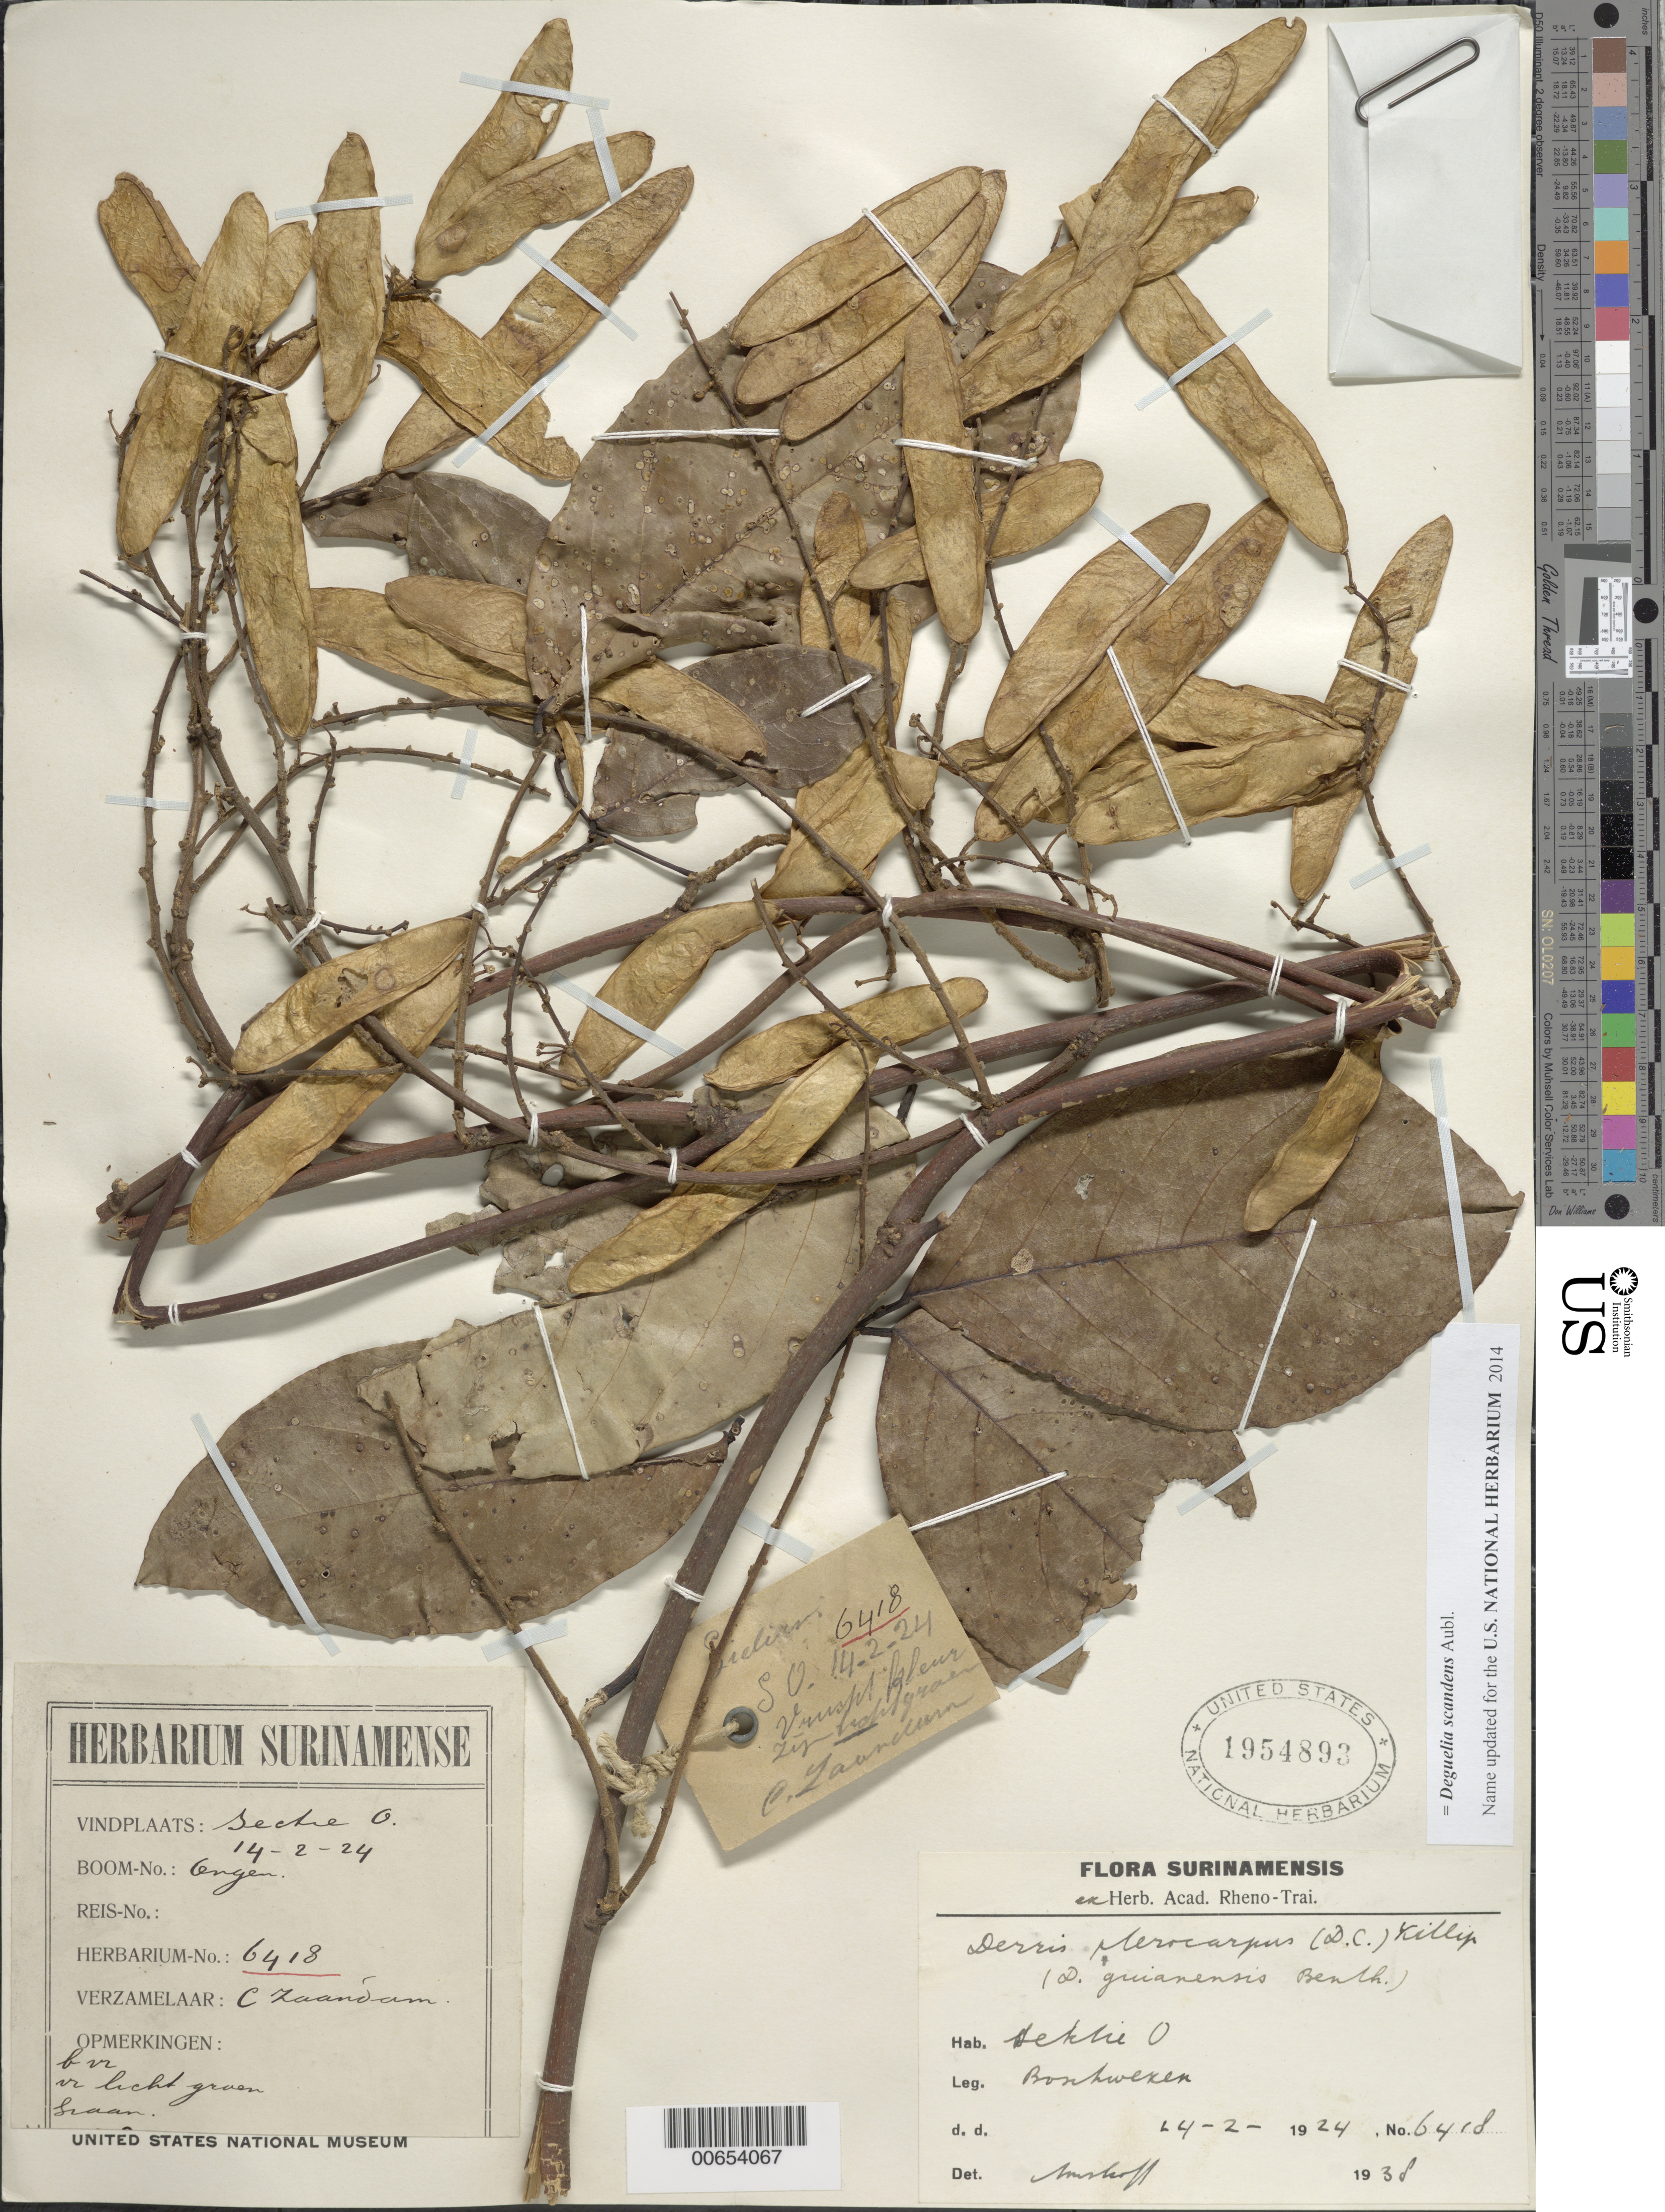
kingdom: Plantae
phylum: Tracheophyta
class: Magnoliopsida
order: Fabales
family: Fabaceae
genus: Deguelia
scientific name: Deguelia scandens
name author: Aubl.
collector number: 6418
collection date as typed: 14-Feb-24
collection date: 1924-02-14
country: Suriname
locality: Sectie O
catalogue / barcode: US 1954893